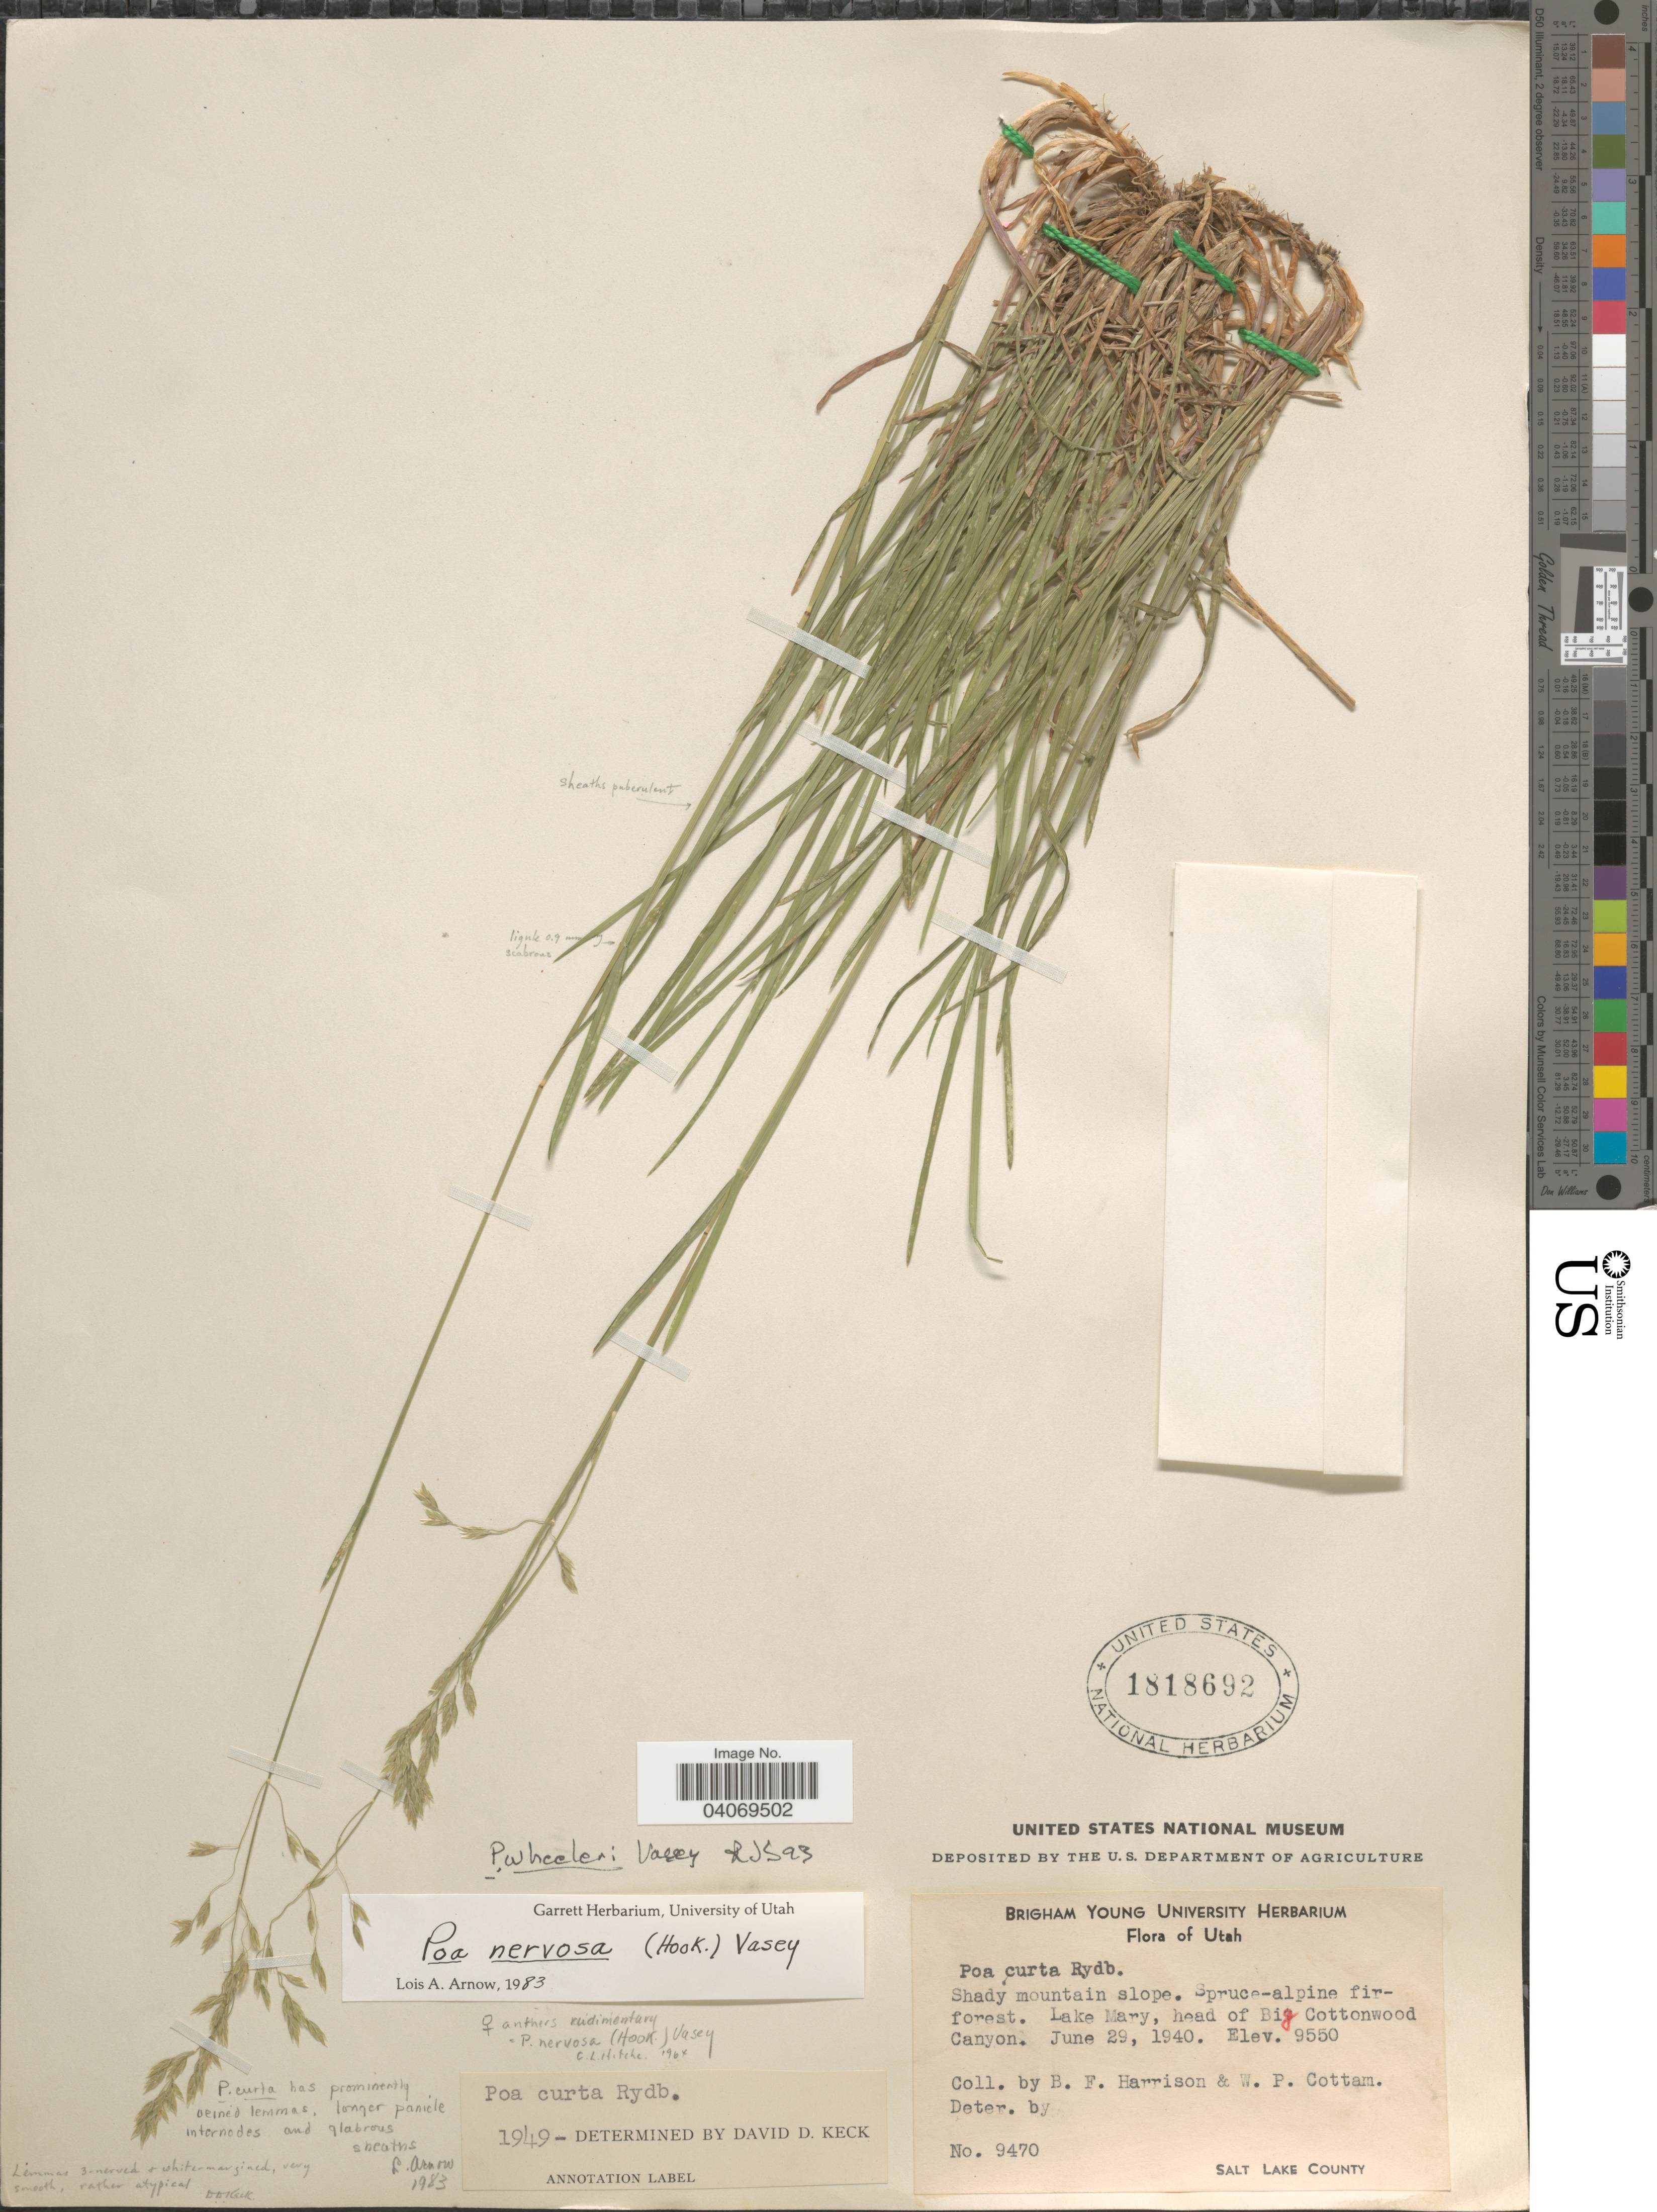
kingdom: Plantae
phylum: Tracheophyta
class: Liliopsida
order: Poales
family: Poaceae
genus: Poa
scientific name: Poa wheeleri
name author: Vasey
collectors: B. F. Harrison & W. Cottam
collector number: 9470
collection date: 1940-06-29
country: United States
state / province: Utah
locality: Shady mountain slope. Spruce-alpine fir-forest. Lake Mary, head of Big Cottonwood Canyon. Salt Lake County.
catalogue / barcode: US 1818692